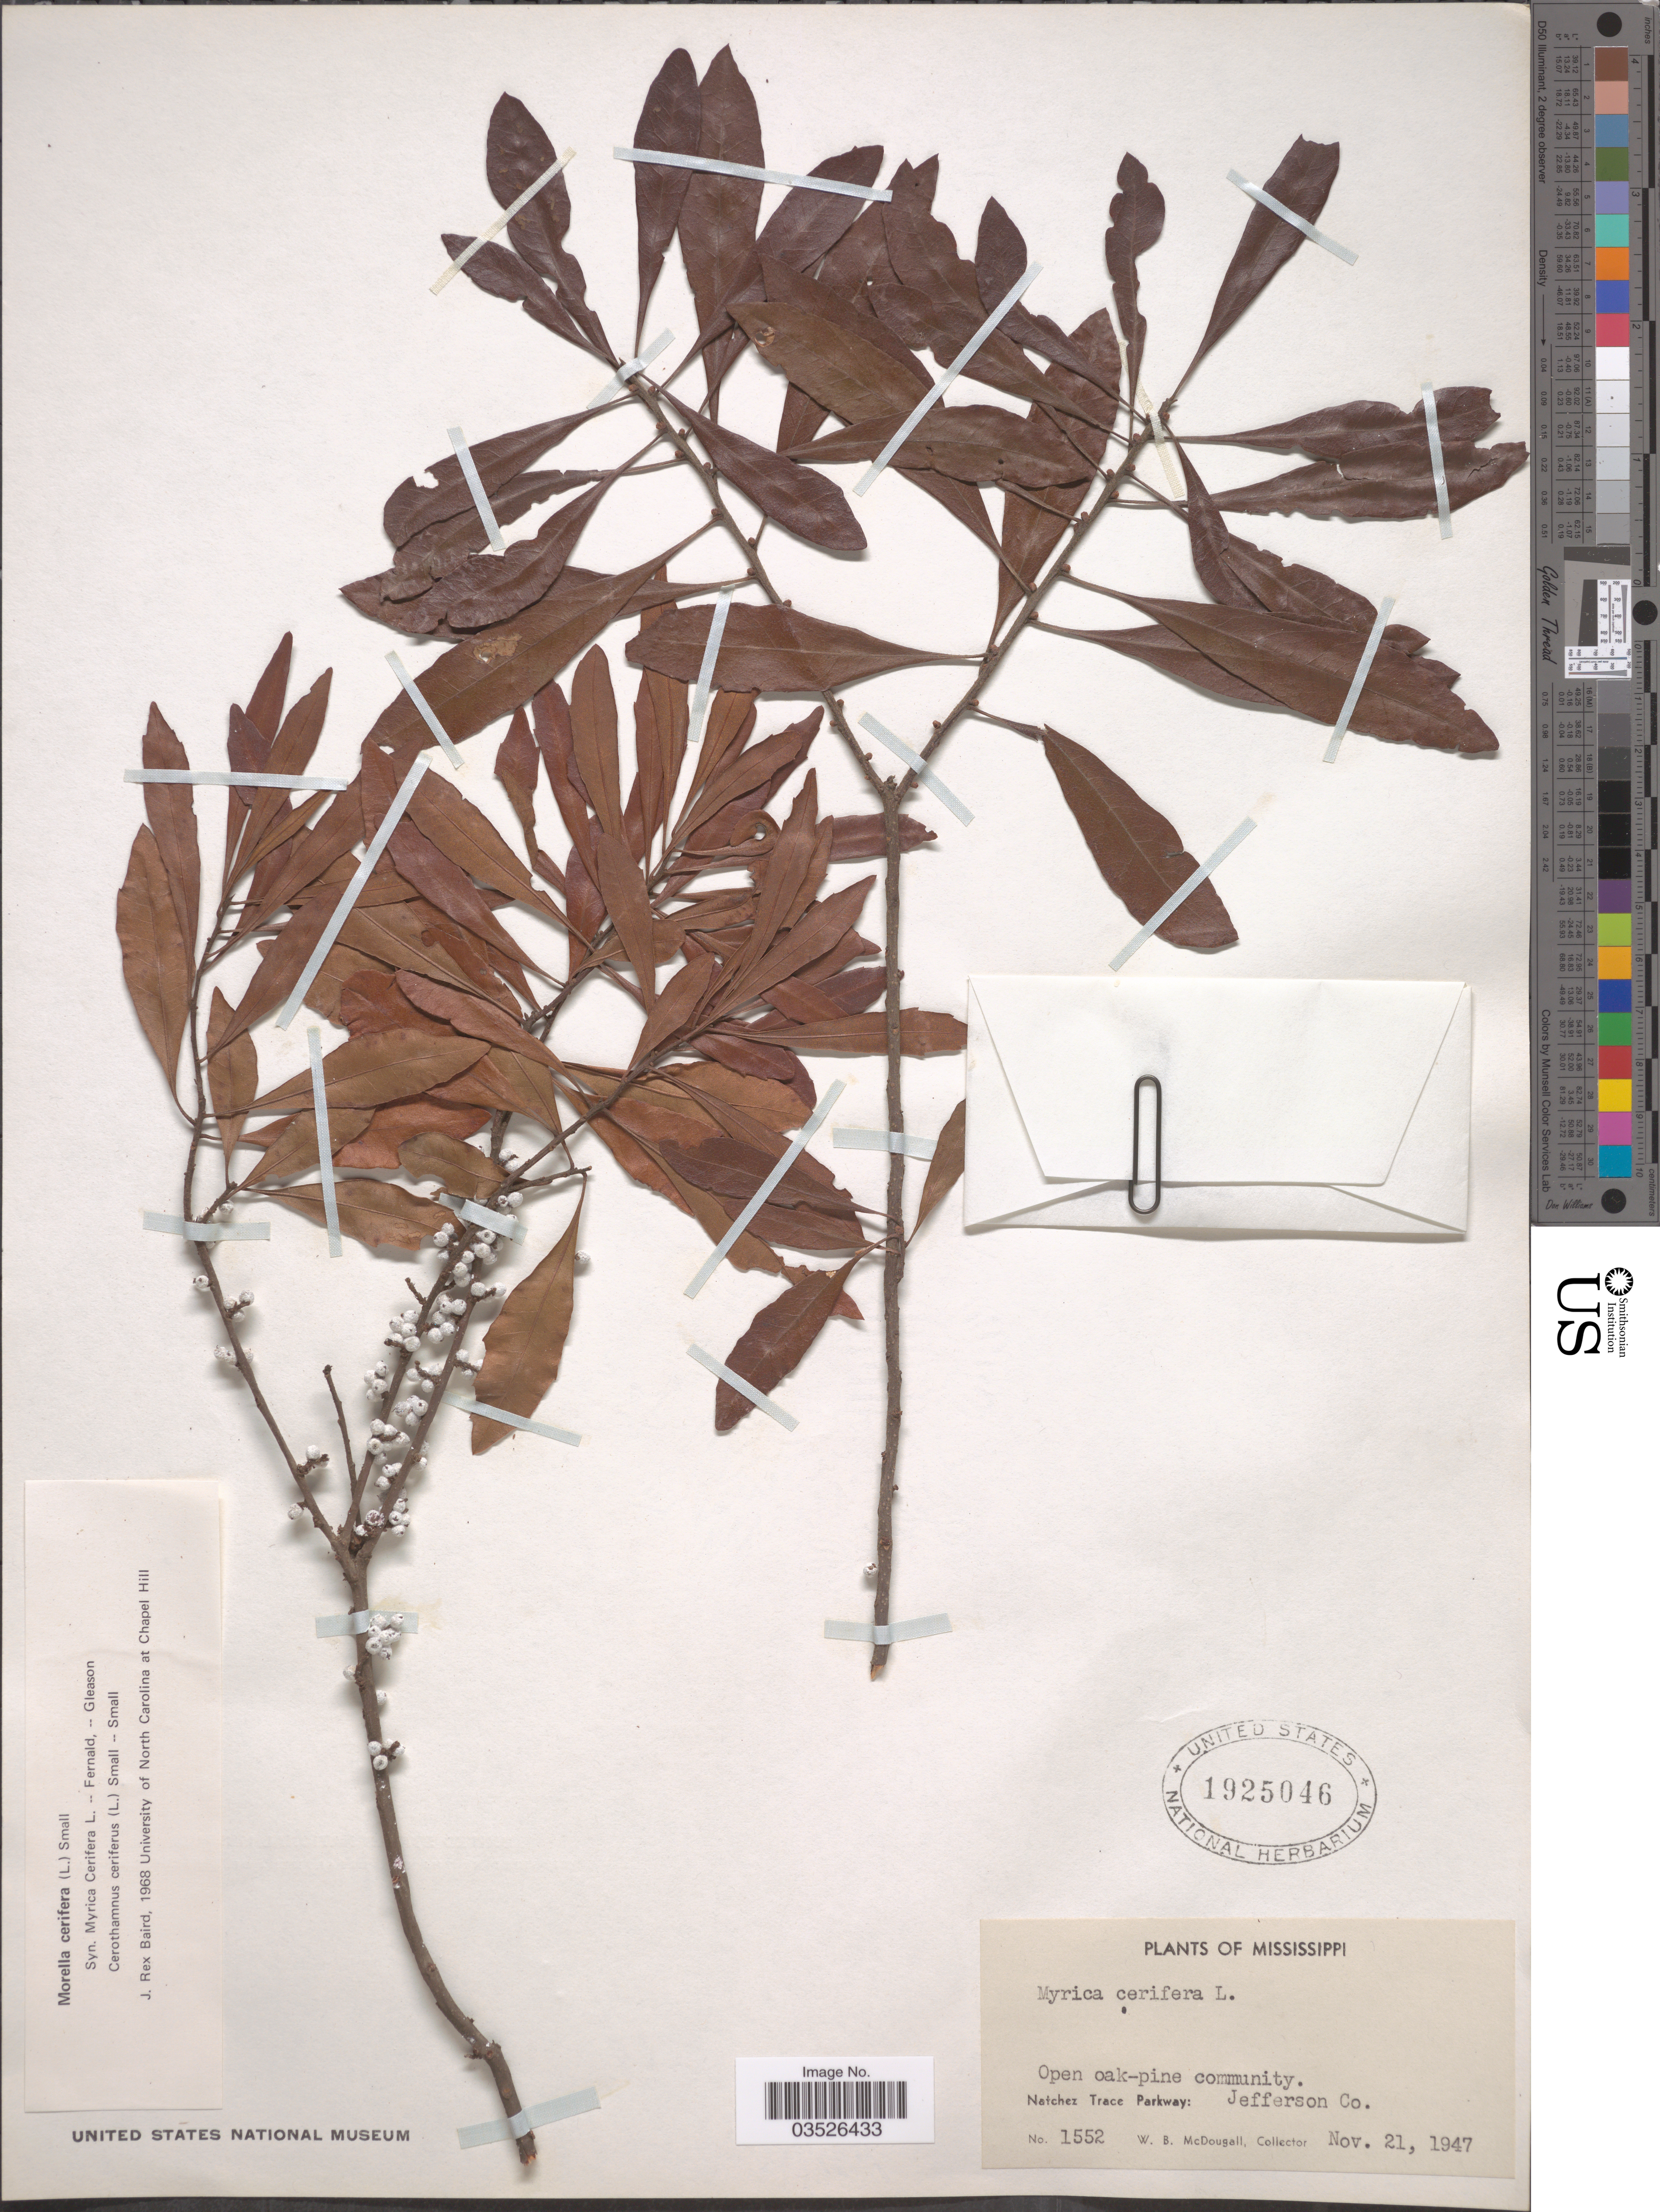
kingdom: Plantae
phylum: Tracheophyta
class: Magnoliopsida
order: Fagales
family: Myricaceae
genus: Morella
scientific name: Morella cerifera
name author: (L.) Small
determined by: Baird, James Rex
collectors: W. B. McDougall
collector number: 1552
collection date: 1947-11-21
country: United States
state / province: Mississippi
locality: Natchez Trace Parkway: Jefferson Co.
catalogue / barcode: US 1925046